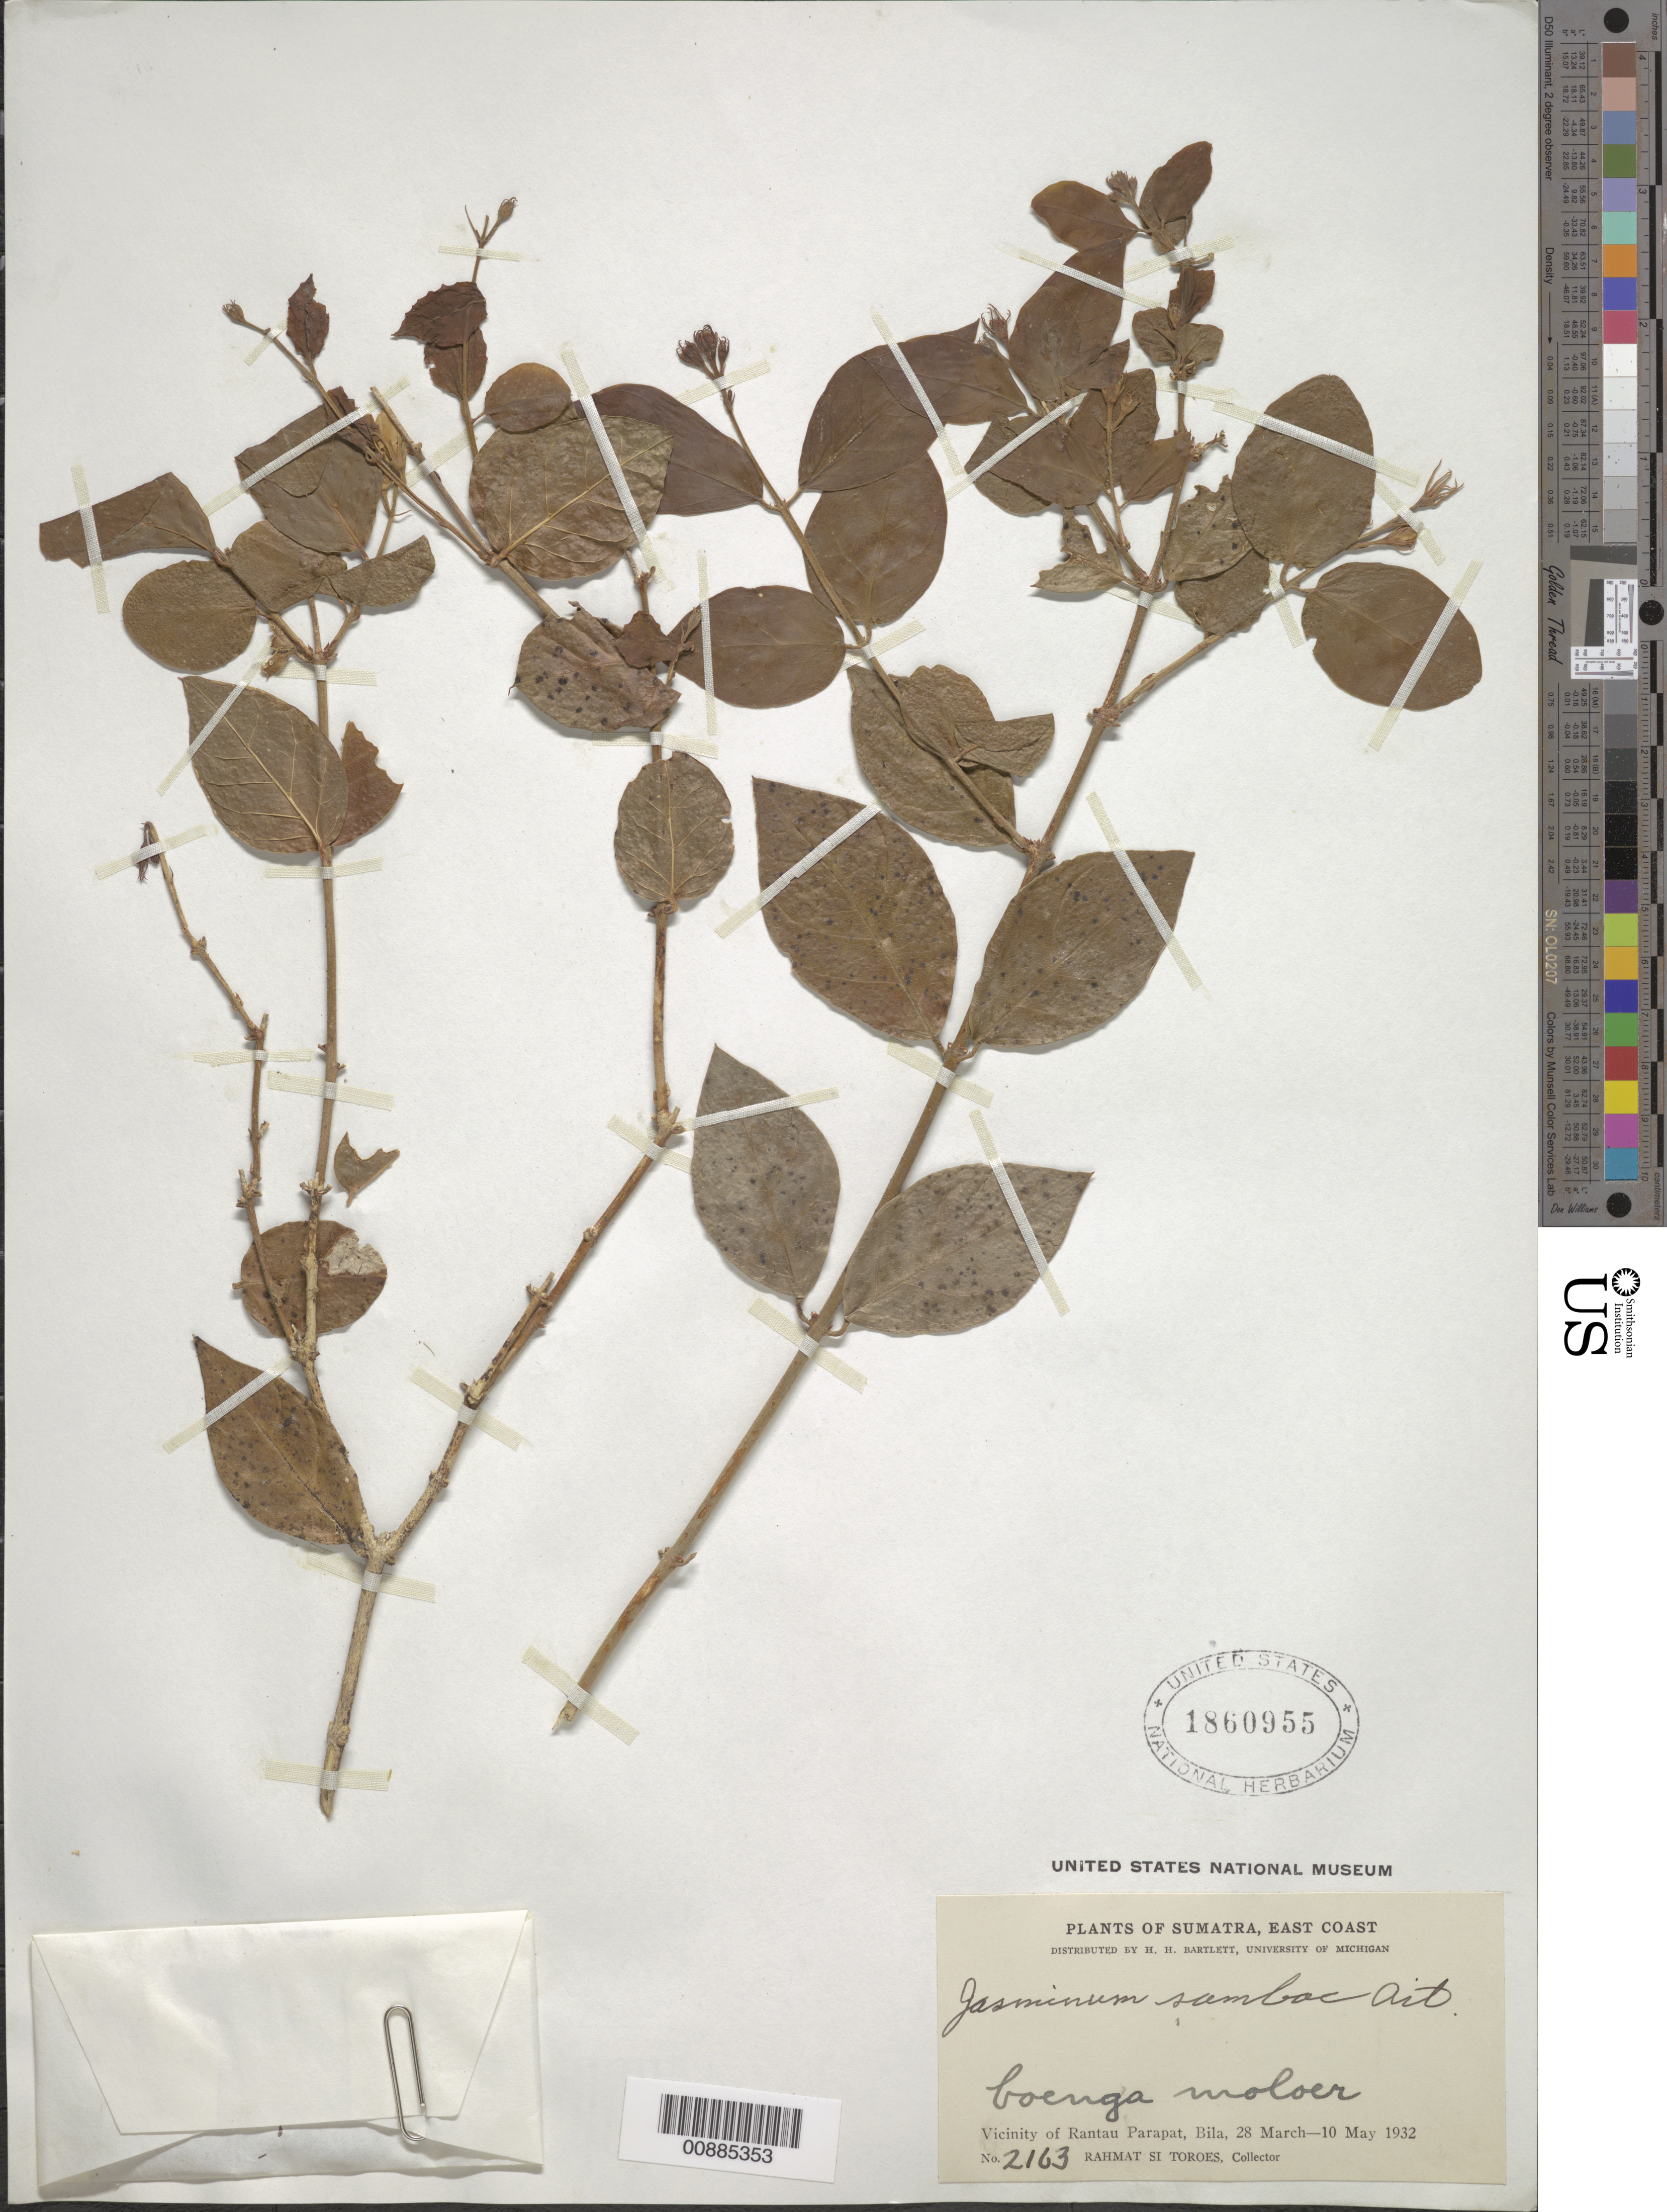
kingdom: Plantae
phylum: Tracheophyta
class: Magnoliopsida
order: Lamiales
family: Oleaceae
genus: Jasminum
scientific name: Jasminum sambac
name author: (L.) Aiton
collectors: Rahmat Si Boeea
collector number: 2163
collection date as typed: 28 Mar 1932 to 10 May 1932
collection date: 1932-03-28/1932-05-10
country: Indonesia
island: Sumatra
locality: East coast, vicinity of Rantau Parapat, Bila.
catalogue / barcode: US 1860955